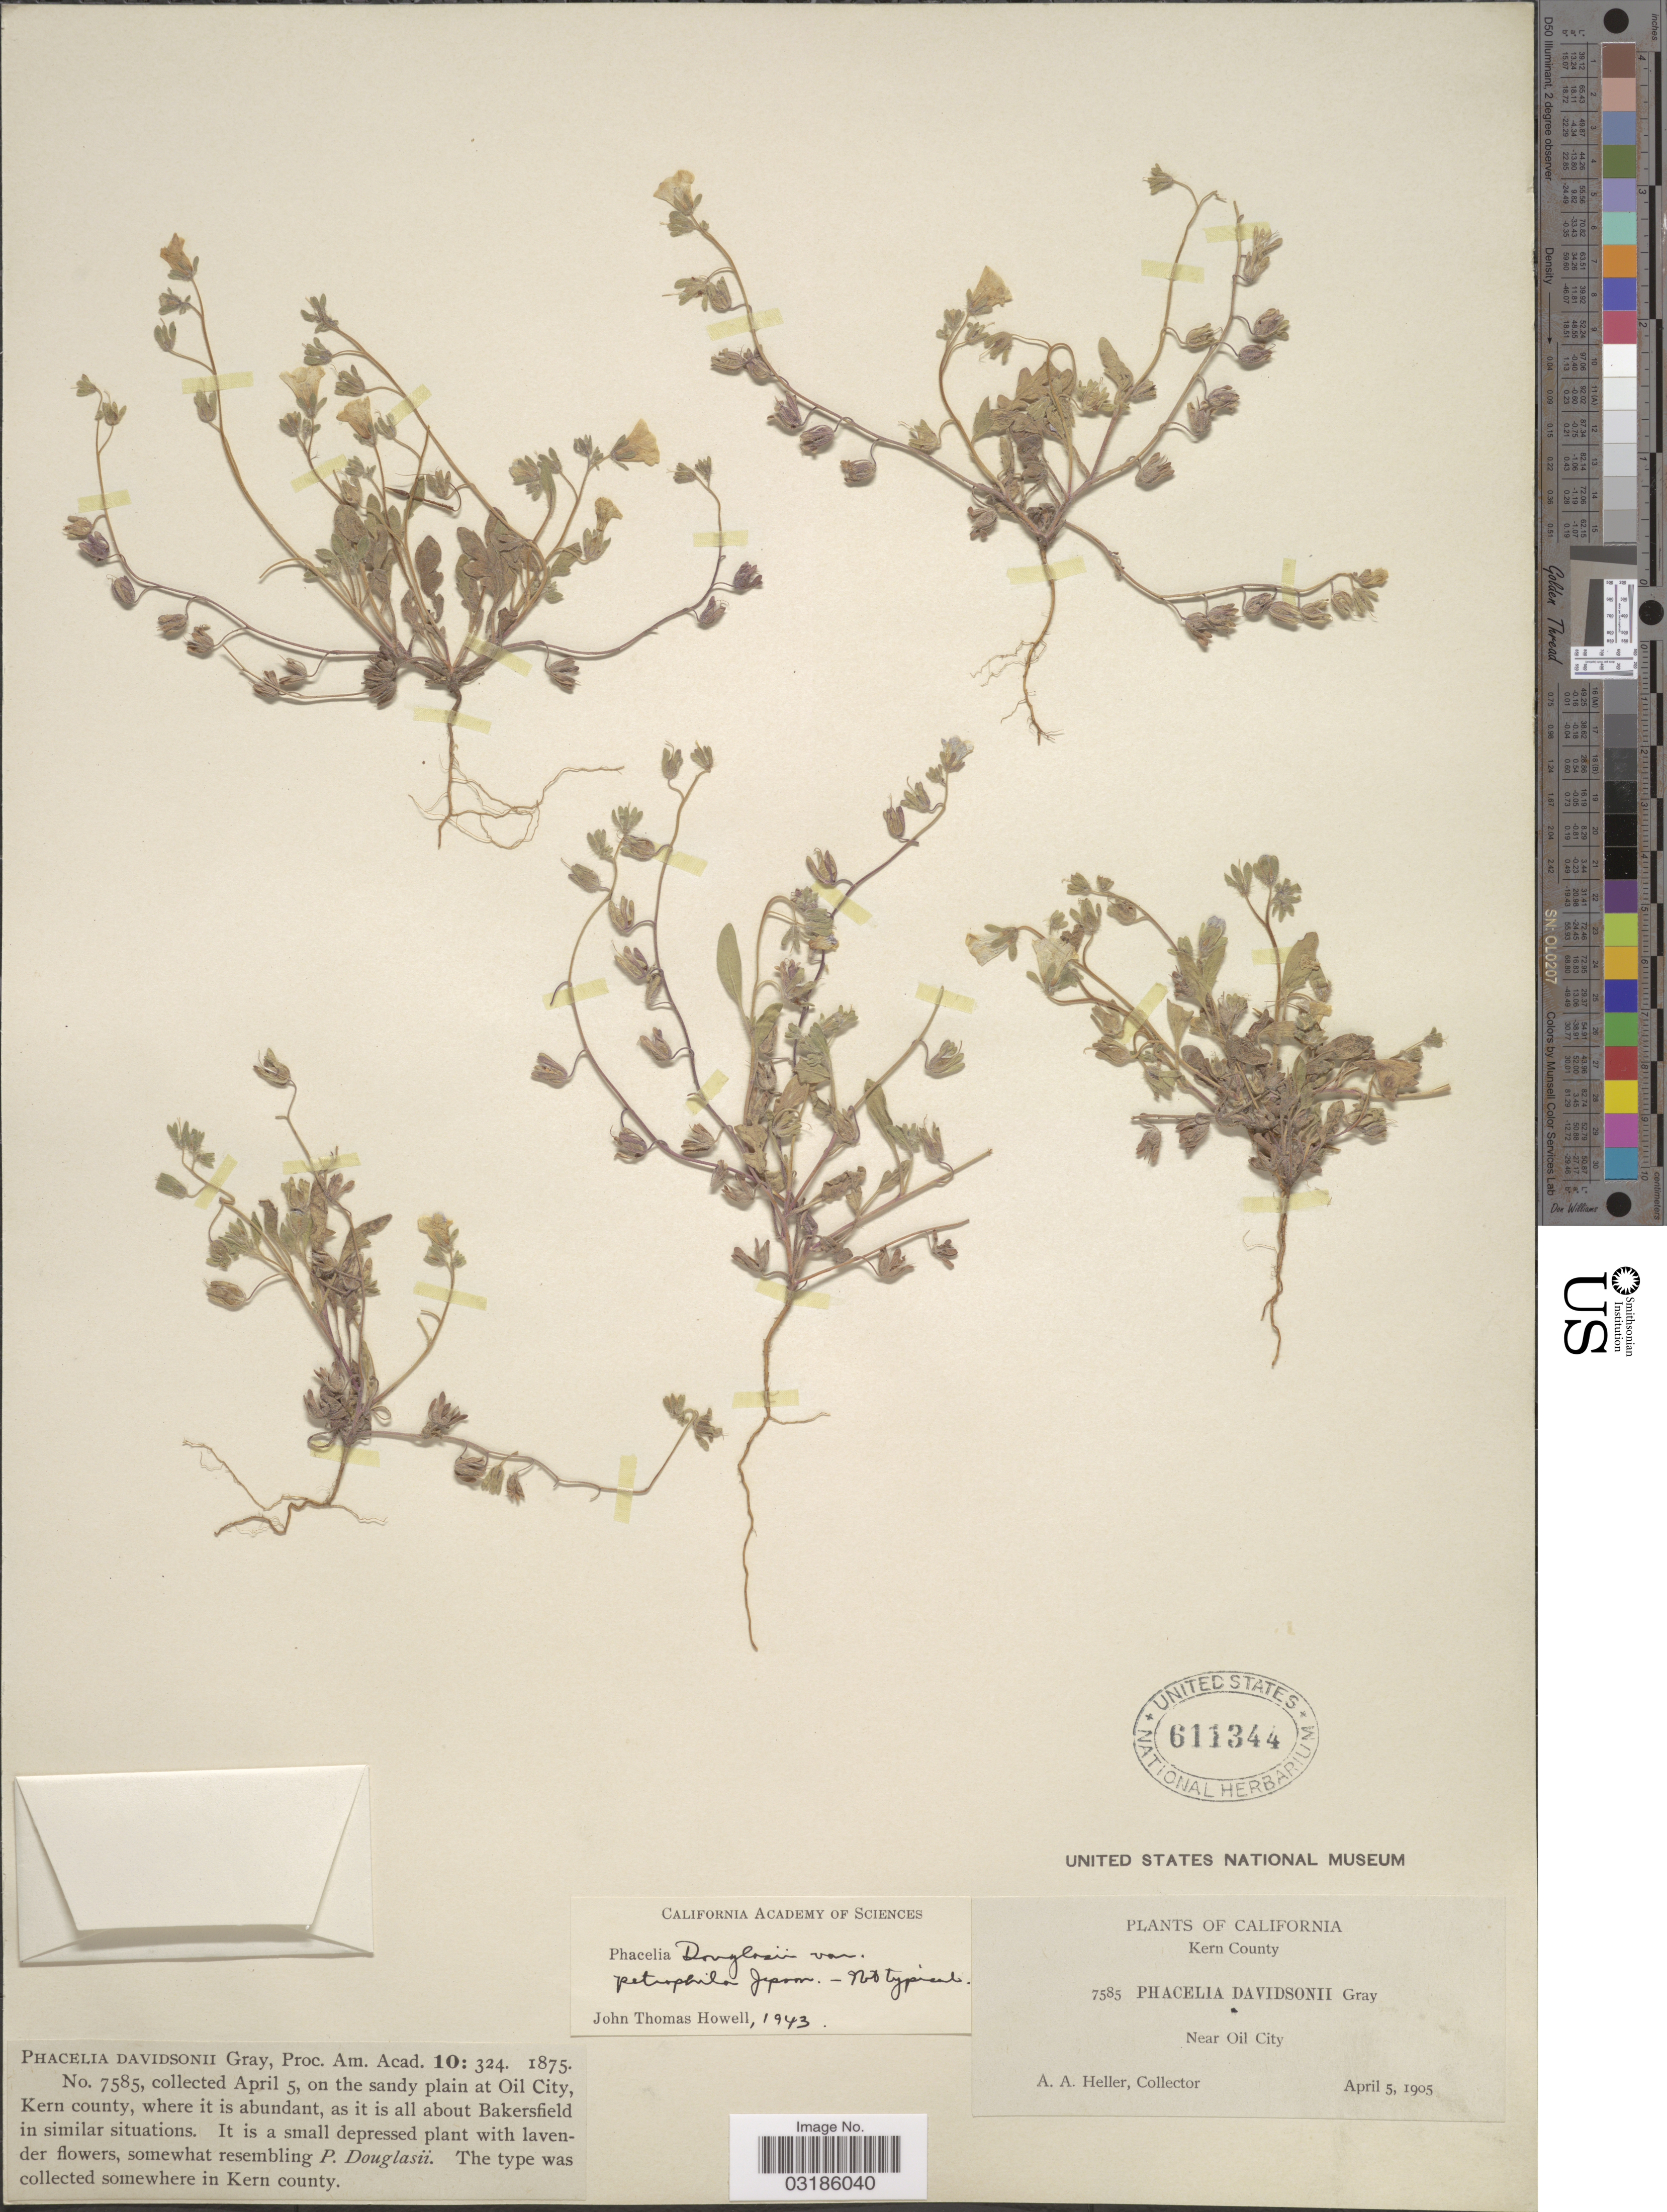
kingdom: Plantae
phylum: Tracheophyta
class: Magnoliopsida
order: Boraginales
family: Hydrophyllaceae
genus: Phacelia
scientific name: Phacelia douglasii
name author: (Benth.) Torr.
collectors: A. A. Heller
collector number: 7585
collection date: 1905-04-05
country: United States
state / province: California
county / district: Kern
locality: Kern County. Near Oil City.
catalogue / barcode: US 611344